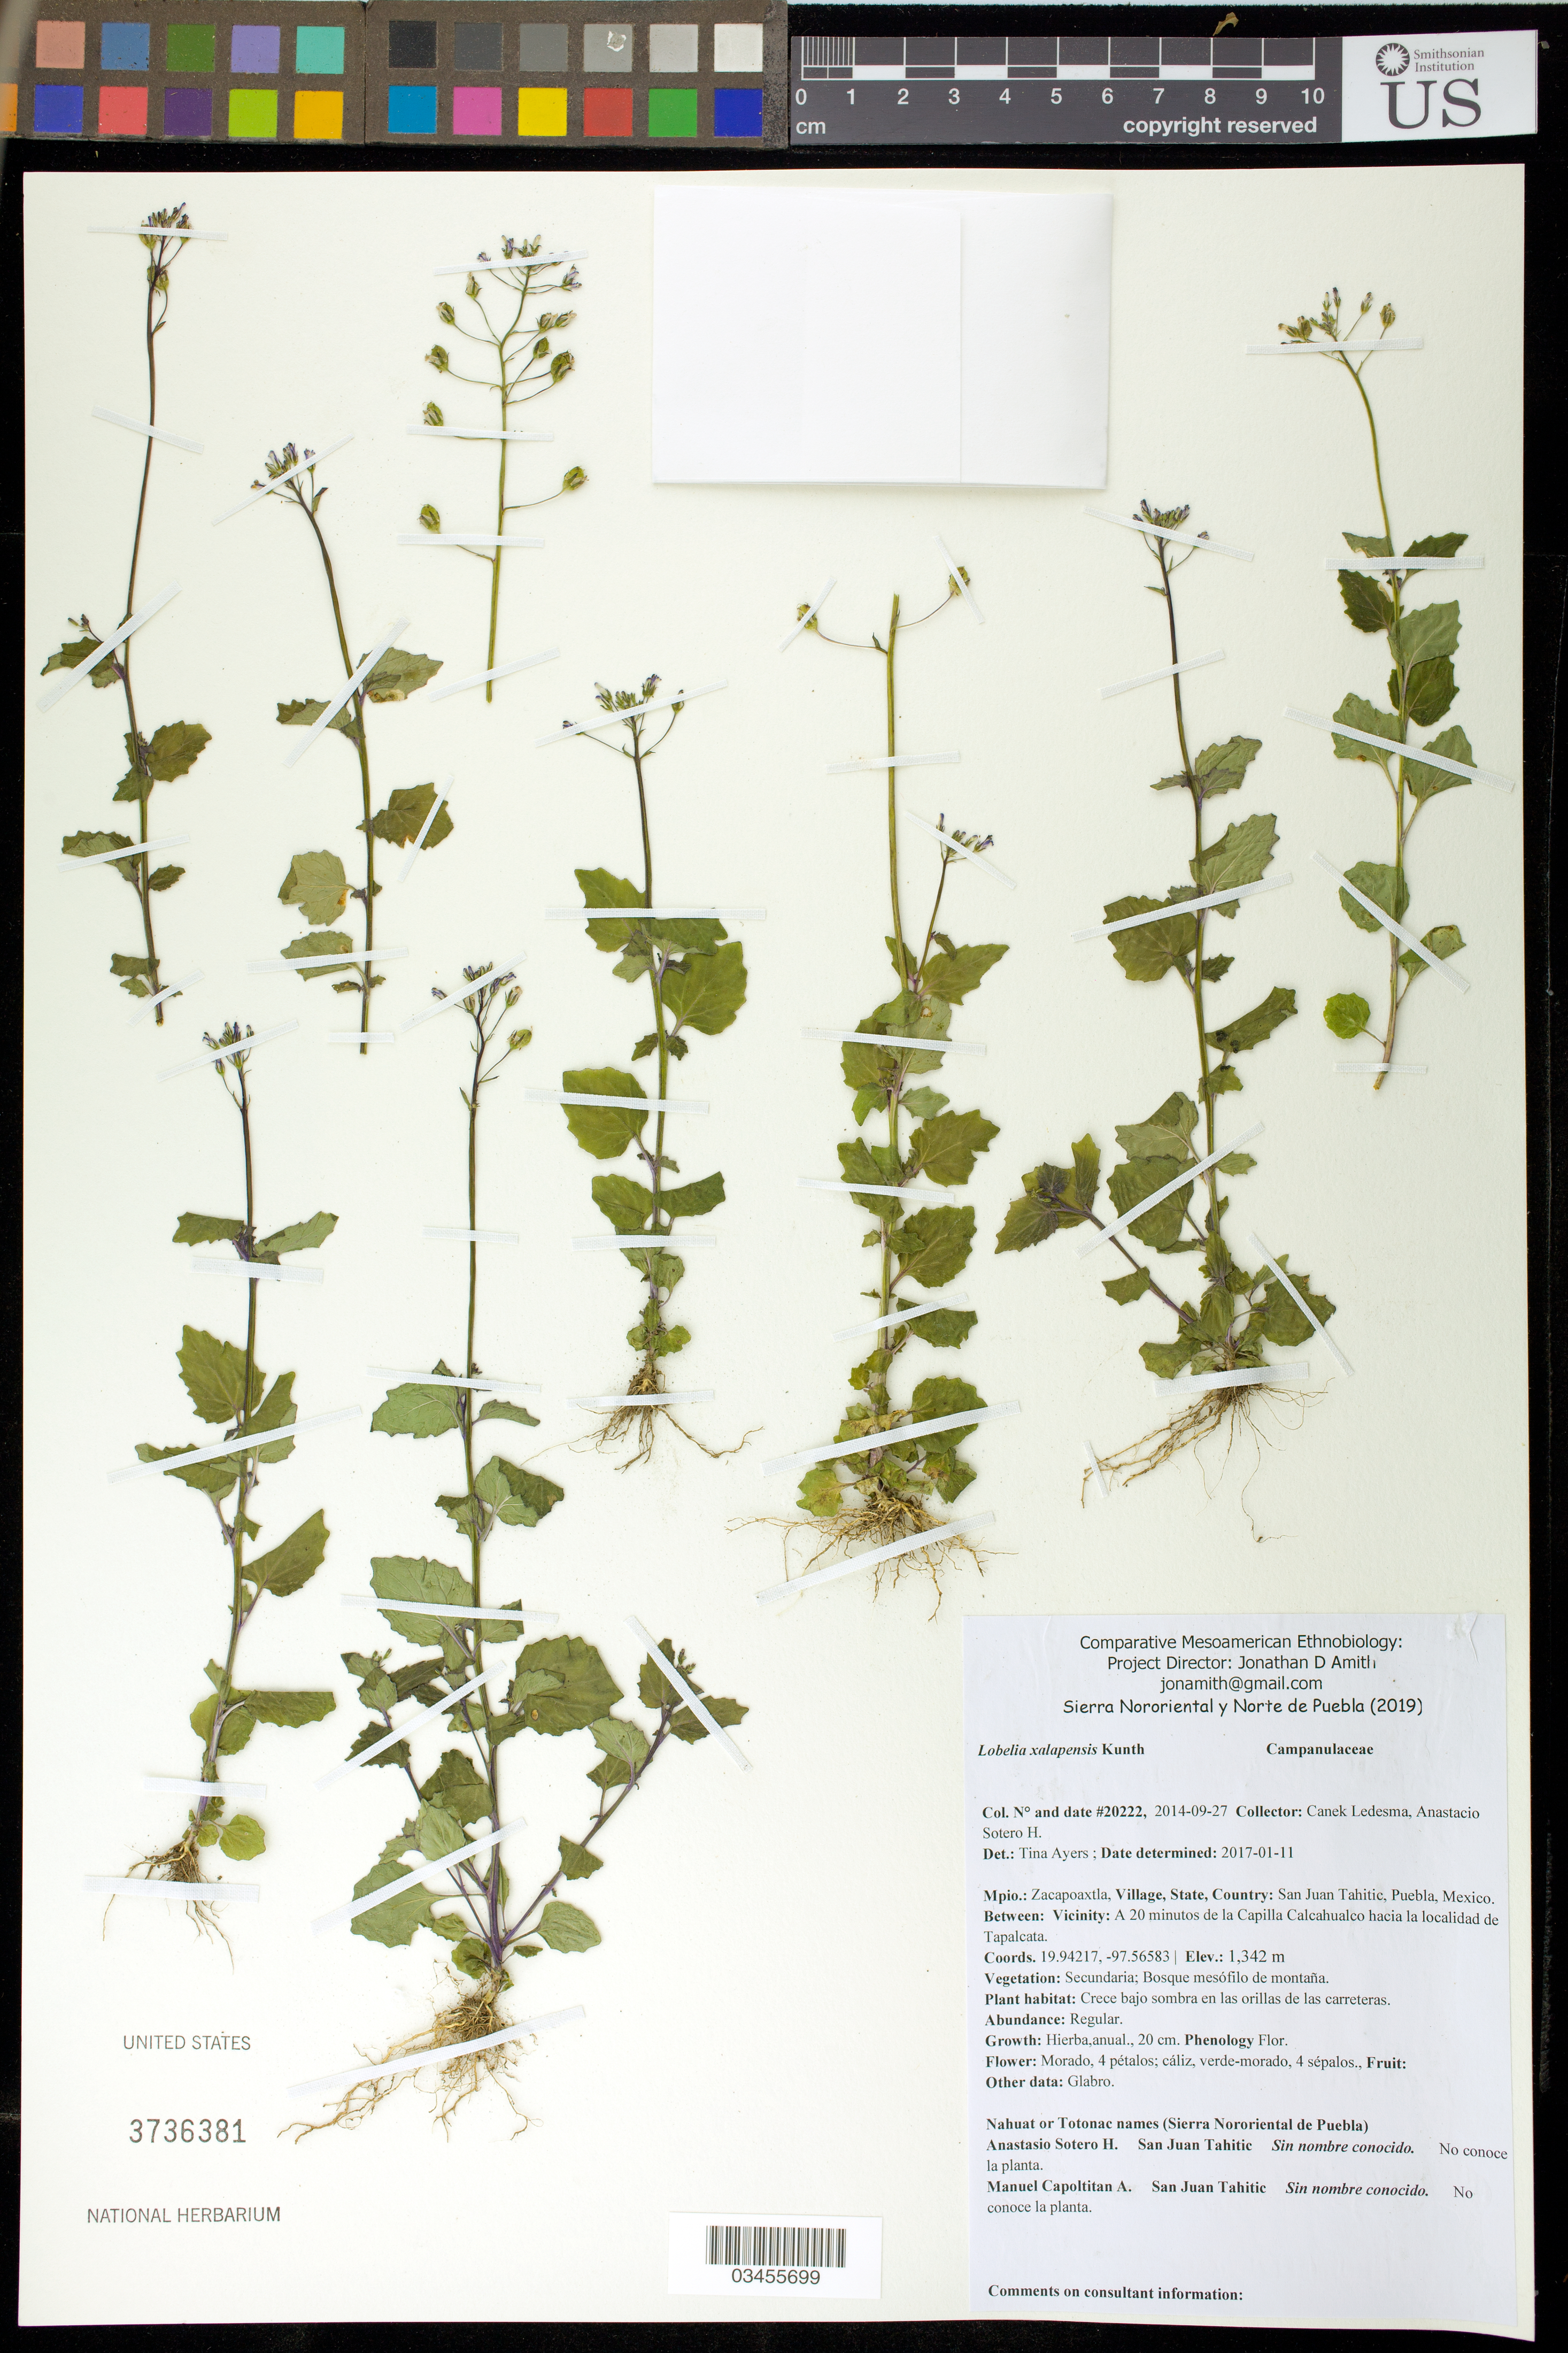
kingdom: Plantae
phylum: Tracheophyta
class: Magnoliopsida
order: Asterales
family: Campanulaceae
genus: Lobelia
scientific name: Lobelia xalapensis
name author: Kunth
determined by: Ayers, Tina J.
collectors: Canek Ledesma C.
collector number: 20222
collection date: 2014-09-27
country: México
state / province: Puebla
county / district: Zacapoaxtla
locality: PUEBLO: San Juan Tahitic; LOCALIDAD EXACTA: A 20 minutos de la Capilla Calcahualco hacia la localidad de Tapalcata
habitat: Bosque mesófilo de montaña; crece bajo sombra en las orillas de las carreteras.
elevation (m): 1342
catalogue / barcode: US 3736381